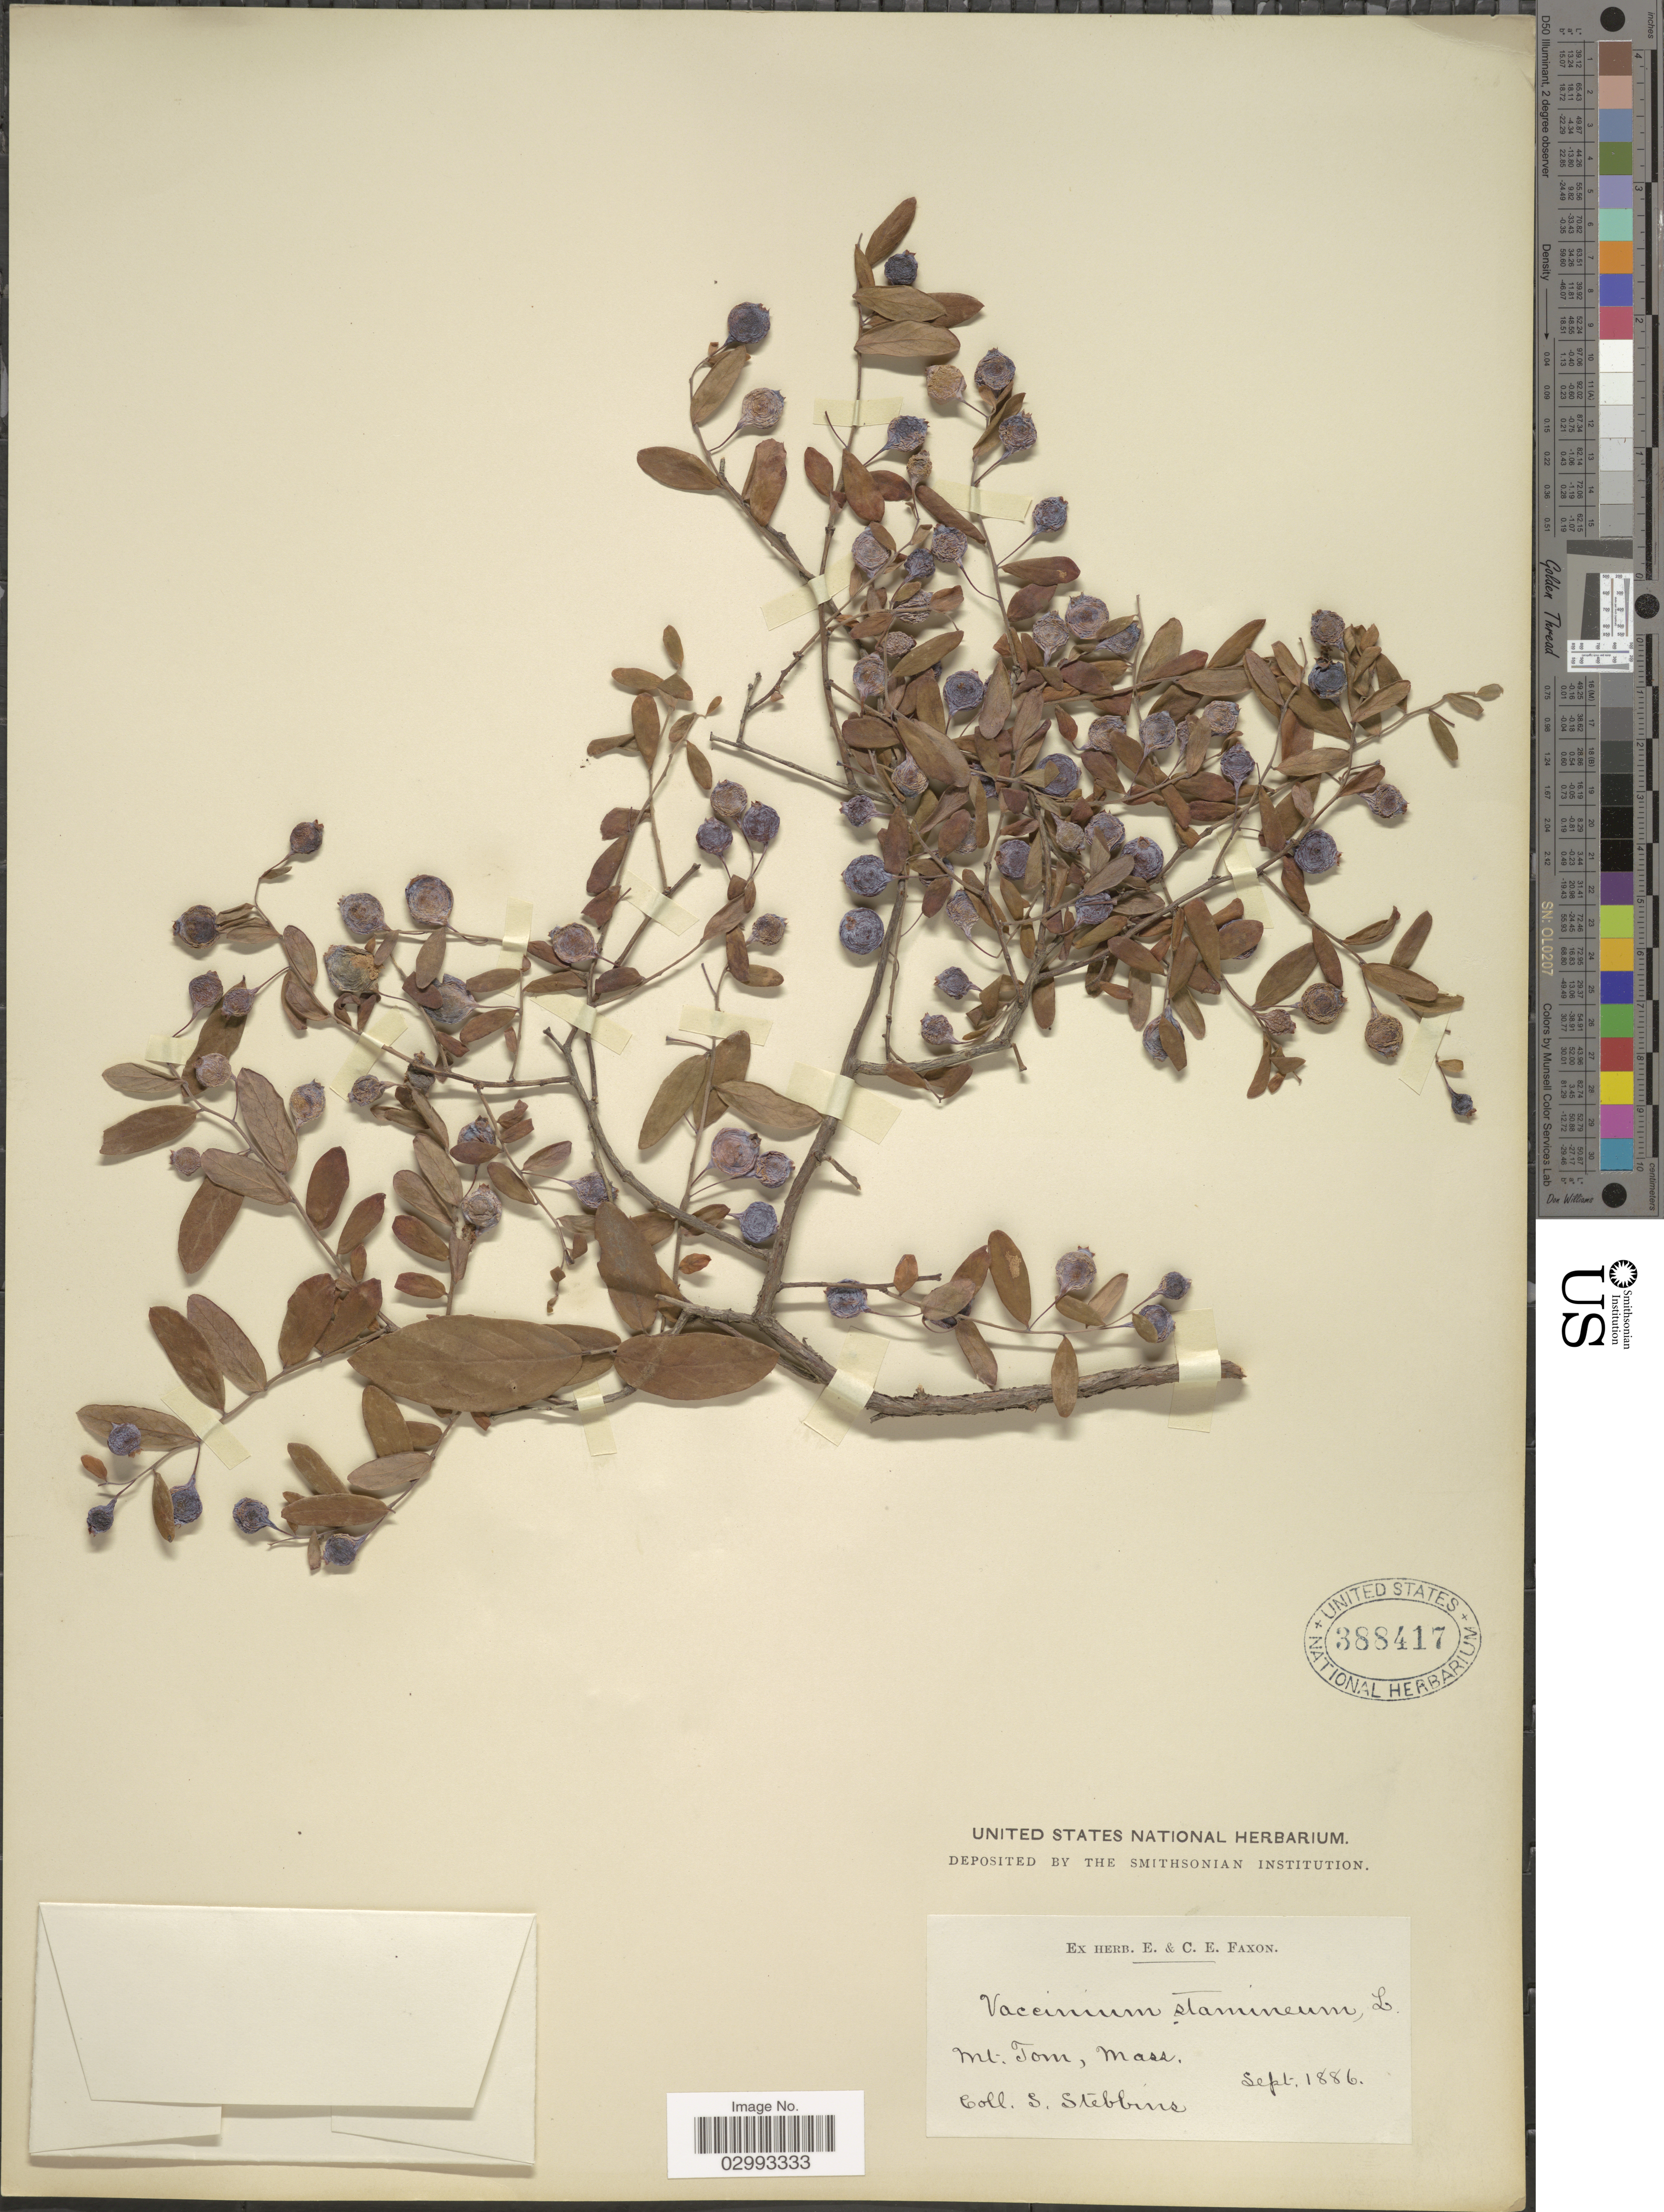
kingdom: Plantae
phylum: Tracheophyta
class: Magnoliopsida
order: Ericales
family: Ericaceae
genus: Polycodium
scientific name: Polycodium stamineum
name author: (L.) Greene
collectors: S. Stebbins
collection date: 1886-09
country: United States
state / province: Massachusetts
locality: Mt. Tom.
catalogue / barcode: US 388417